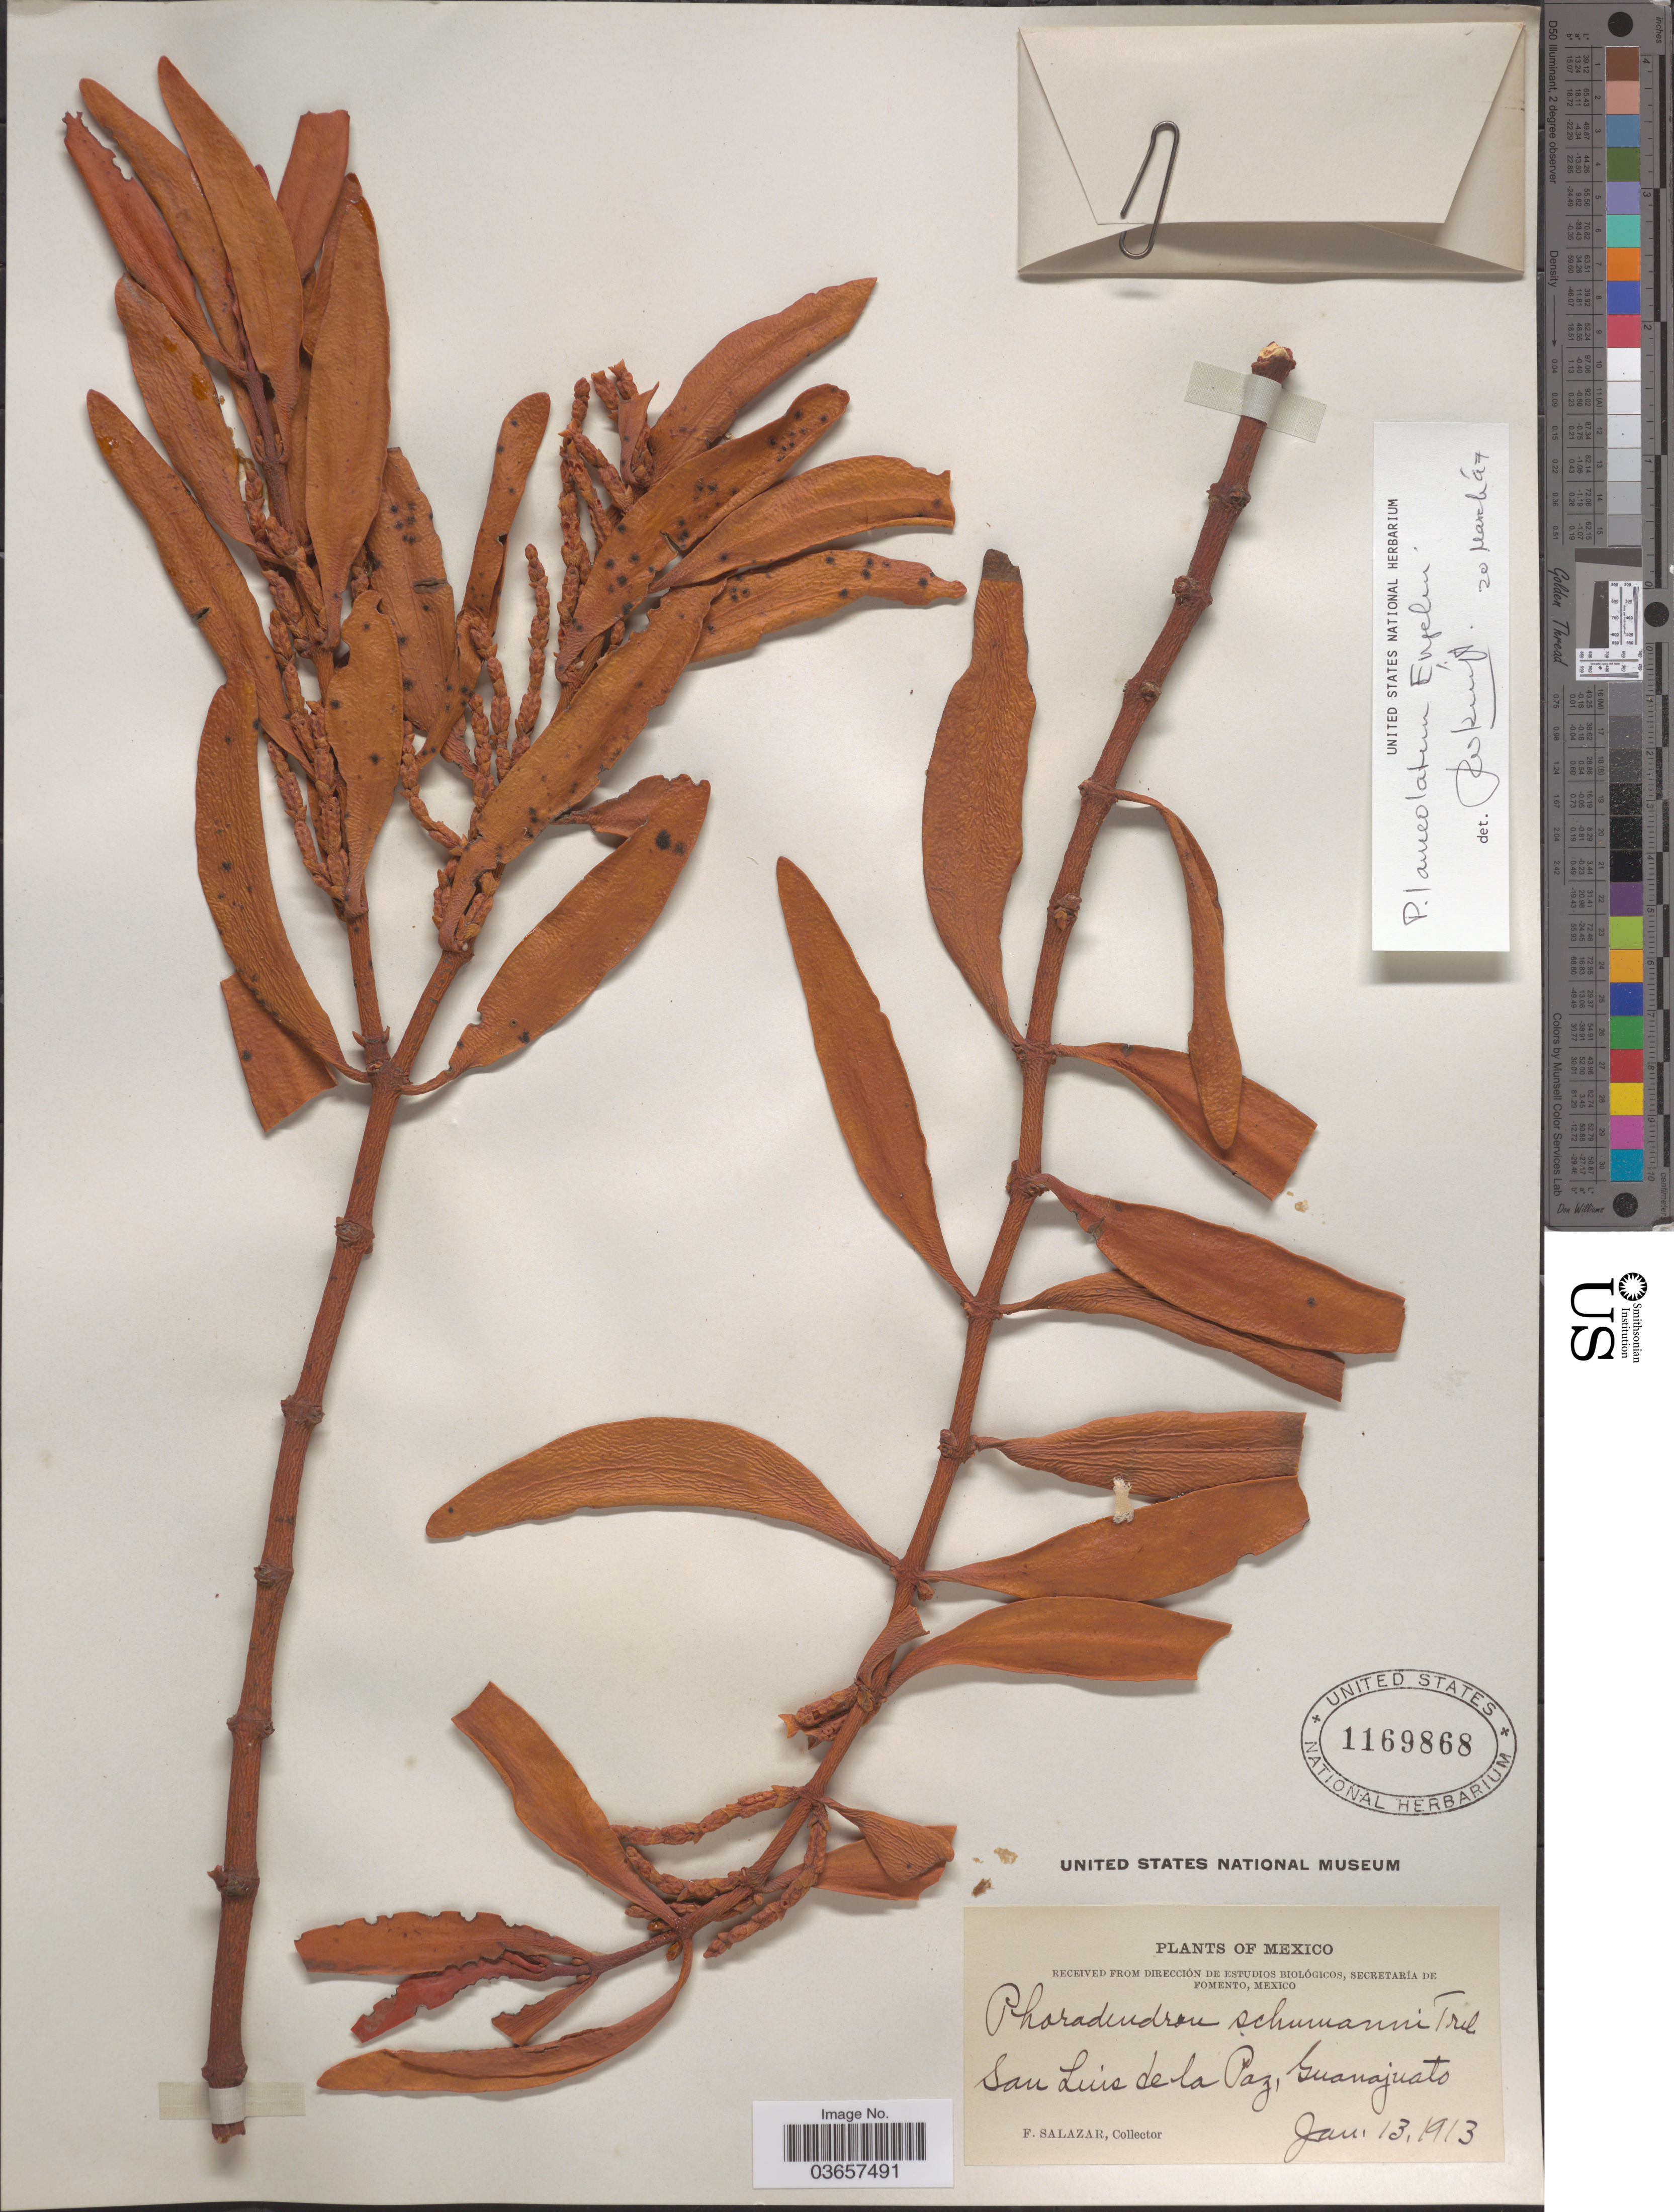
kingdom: Plantae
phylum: Tracheophyta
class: Magnoliopsida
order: Santalales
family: Viscaceae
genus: Phoradendron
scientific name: Phoradendron lanceolatum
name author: Engelm.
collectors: F. Salazar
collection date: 1913-01-13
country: Mexico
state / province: Guanajuato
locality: San Luis de la Paz.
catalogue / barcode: US 1169868